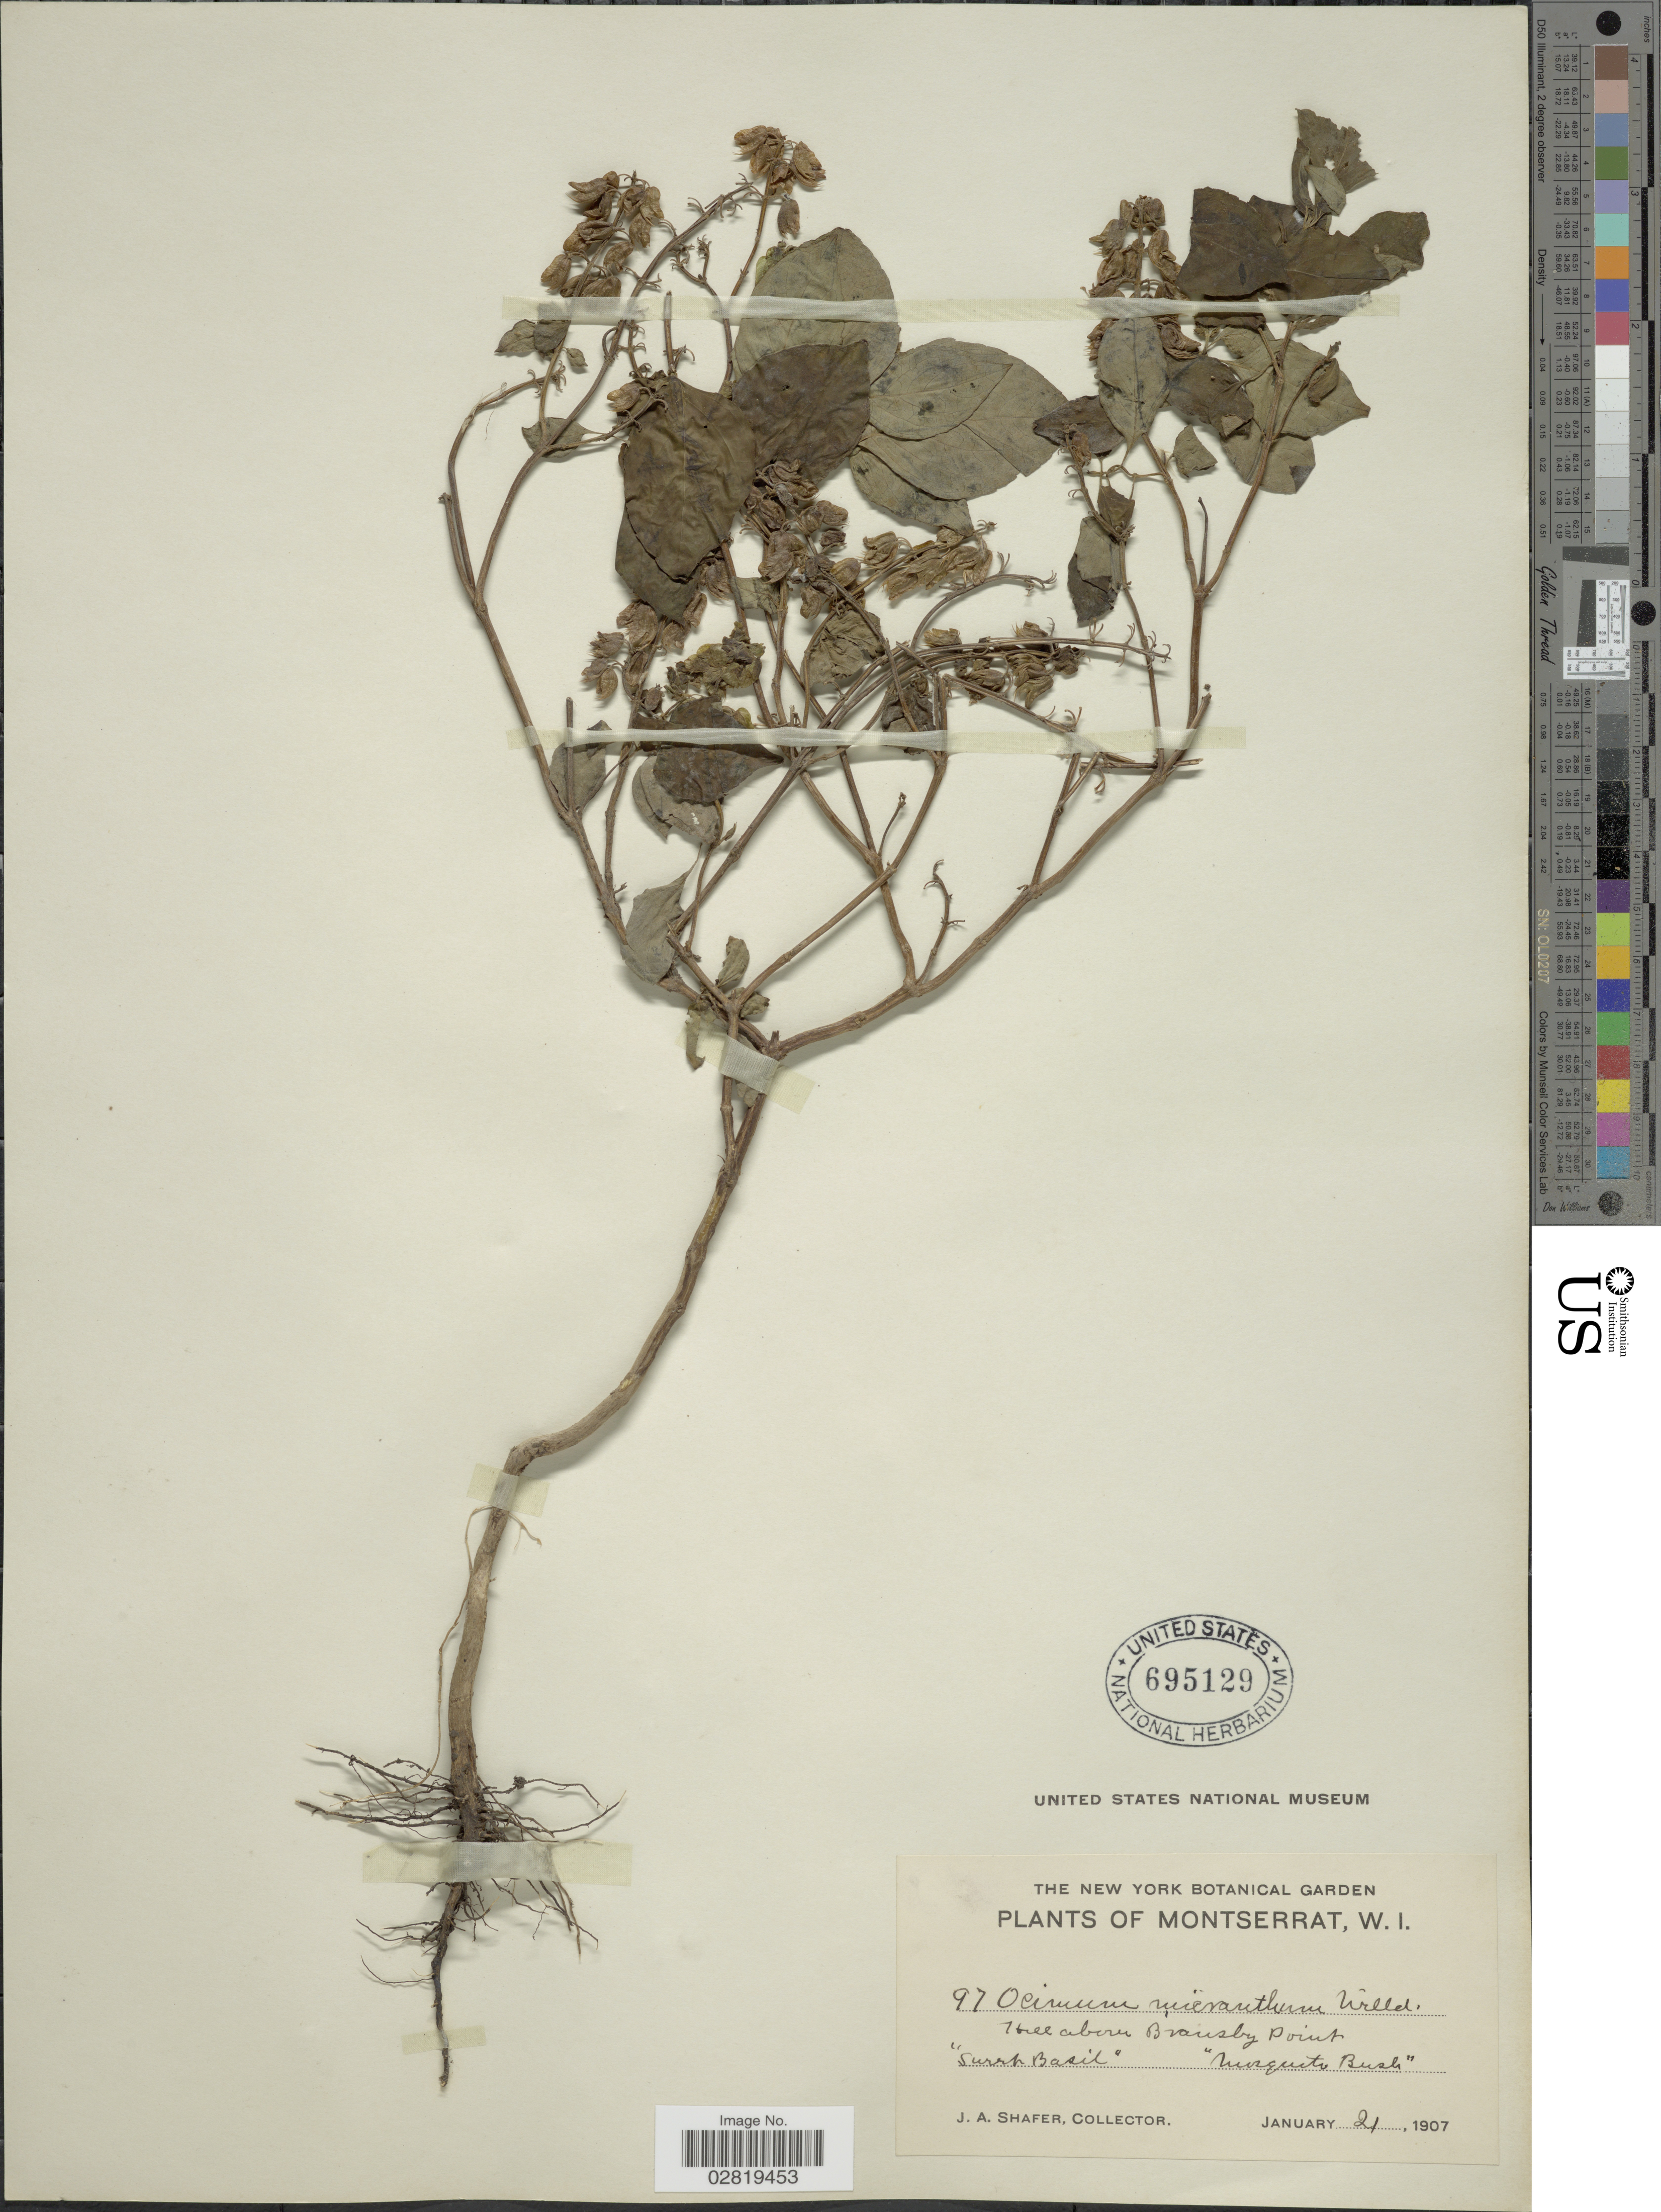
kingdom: Plantae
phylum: Tracheophyta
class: Magnoliopsida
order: Lamiales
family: Lamiaceae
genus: Ocimum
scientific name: Ocimum campechianum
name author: Mill.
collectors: J. A. Shafer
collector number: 97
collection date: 1907-01-21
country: Montserrat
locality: Montserrat, W.I., Hill above Bransby Point.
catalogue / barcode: US 695129